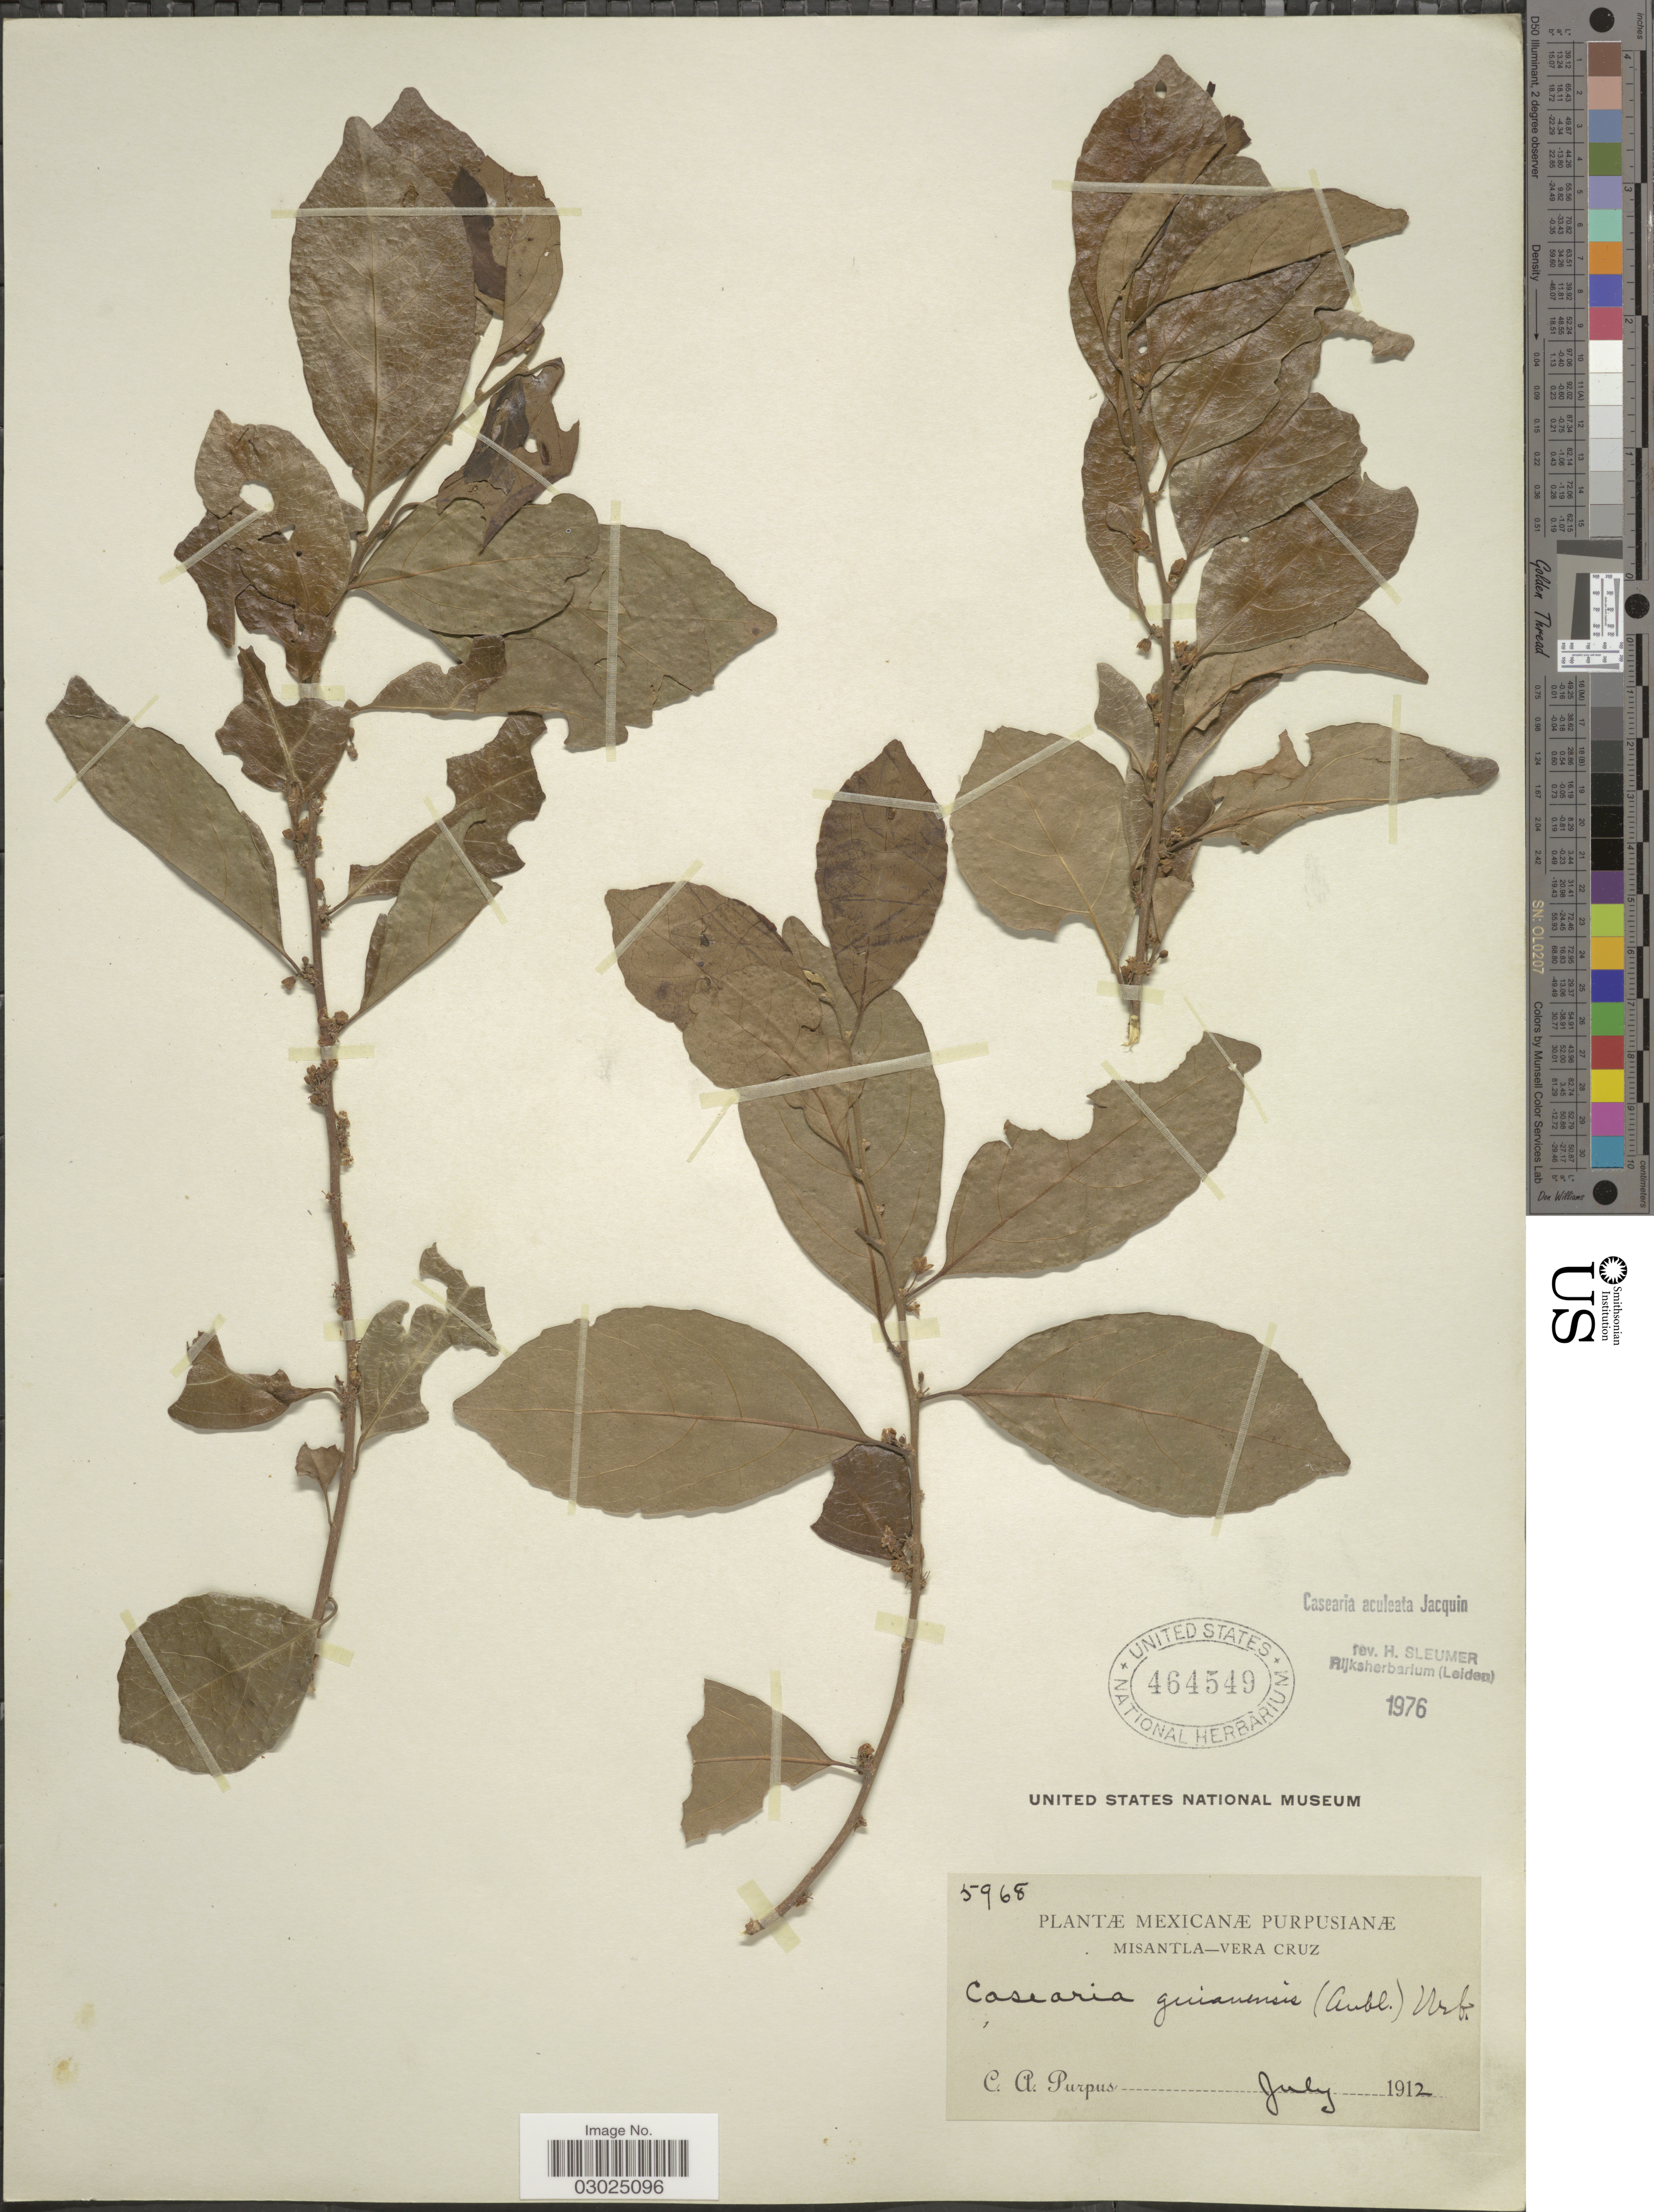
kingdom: Plantae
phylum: Tracheophyta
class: Magnoliopsida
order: Malpighiales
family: Salicaceae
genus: Casearia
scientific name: Casearia aculeata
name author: Jacq.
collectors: C. A. Purpus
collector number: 5968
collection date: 1912-07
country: Mexico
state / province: Veracruz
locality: Misantla - Vera Cruz.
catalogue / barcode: US 464549